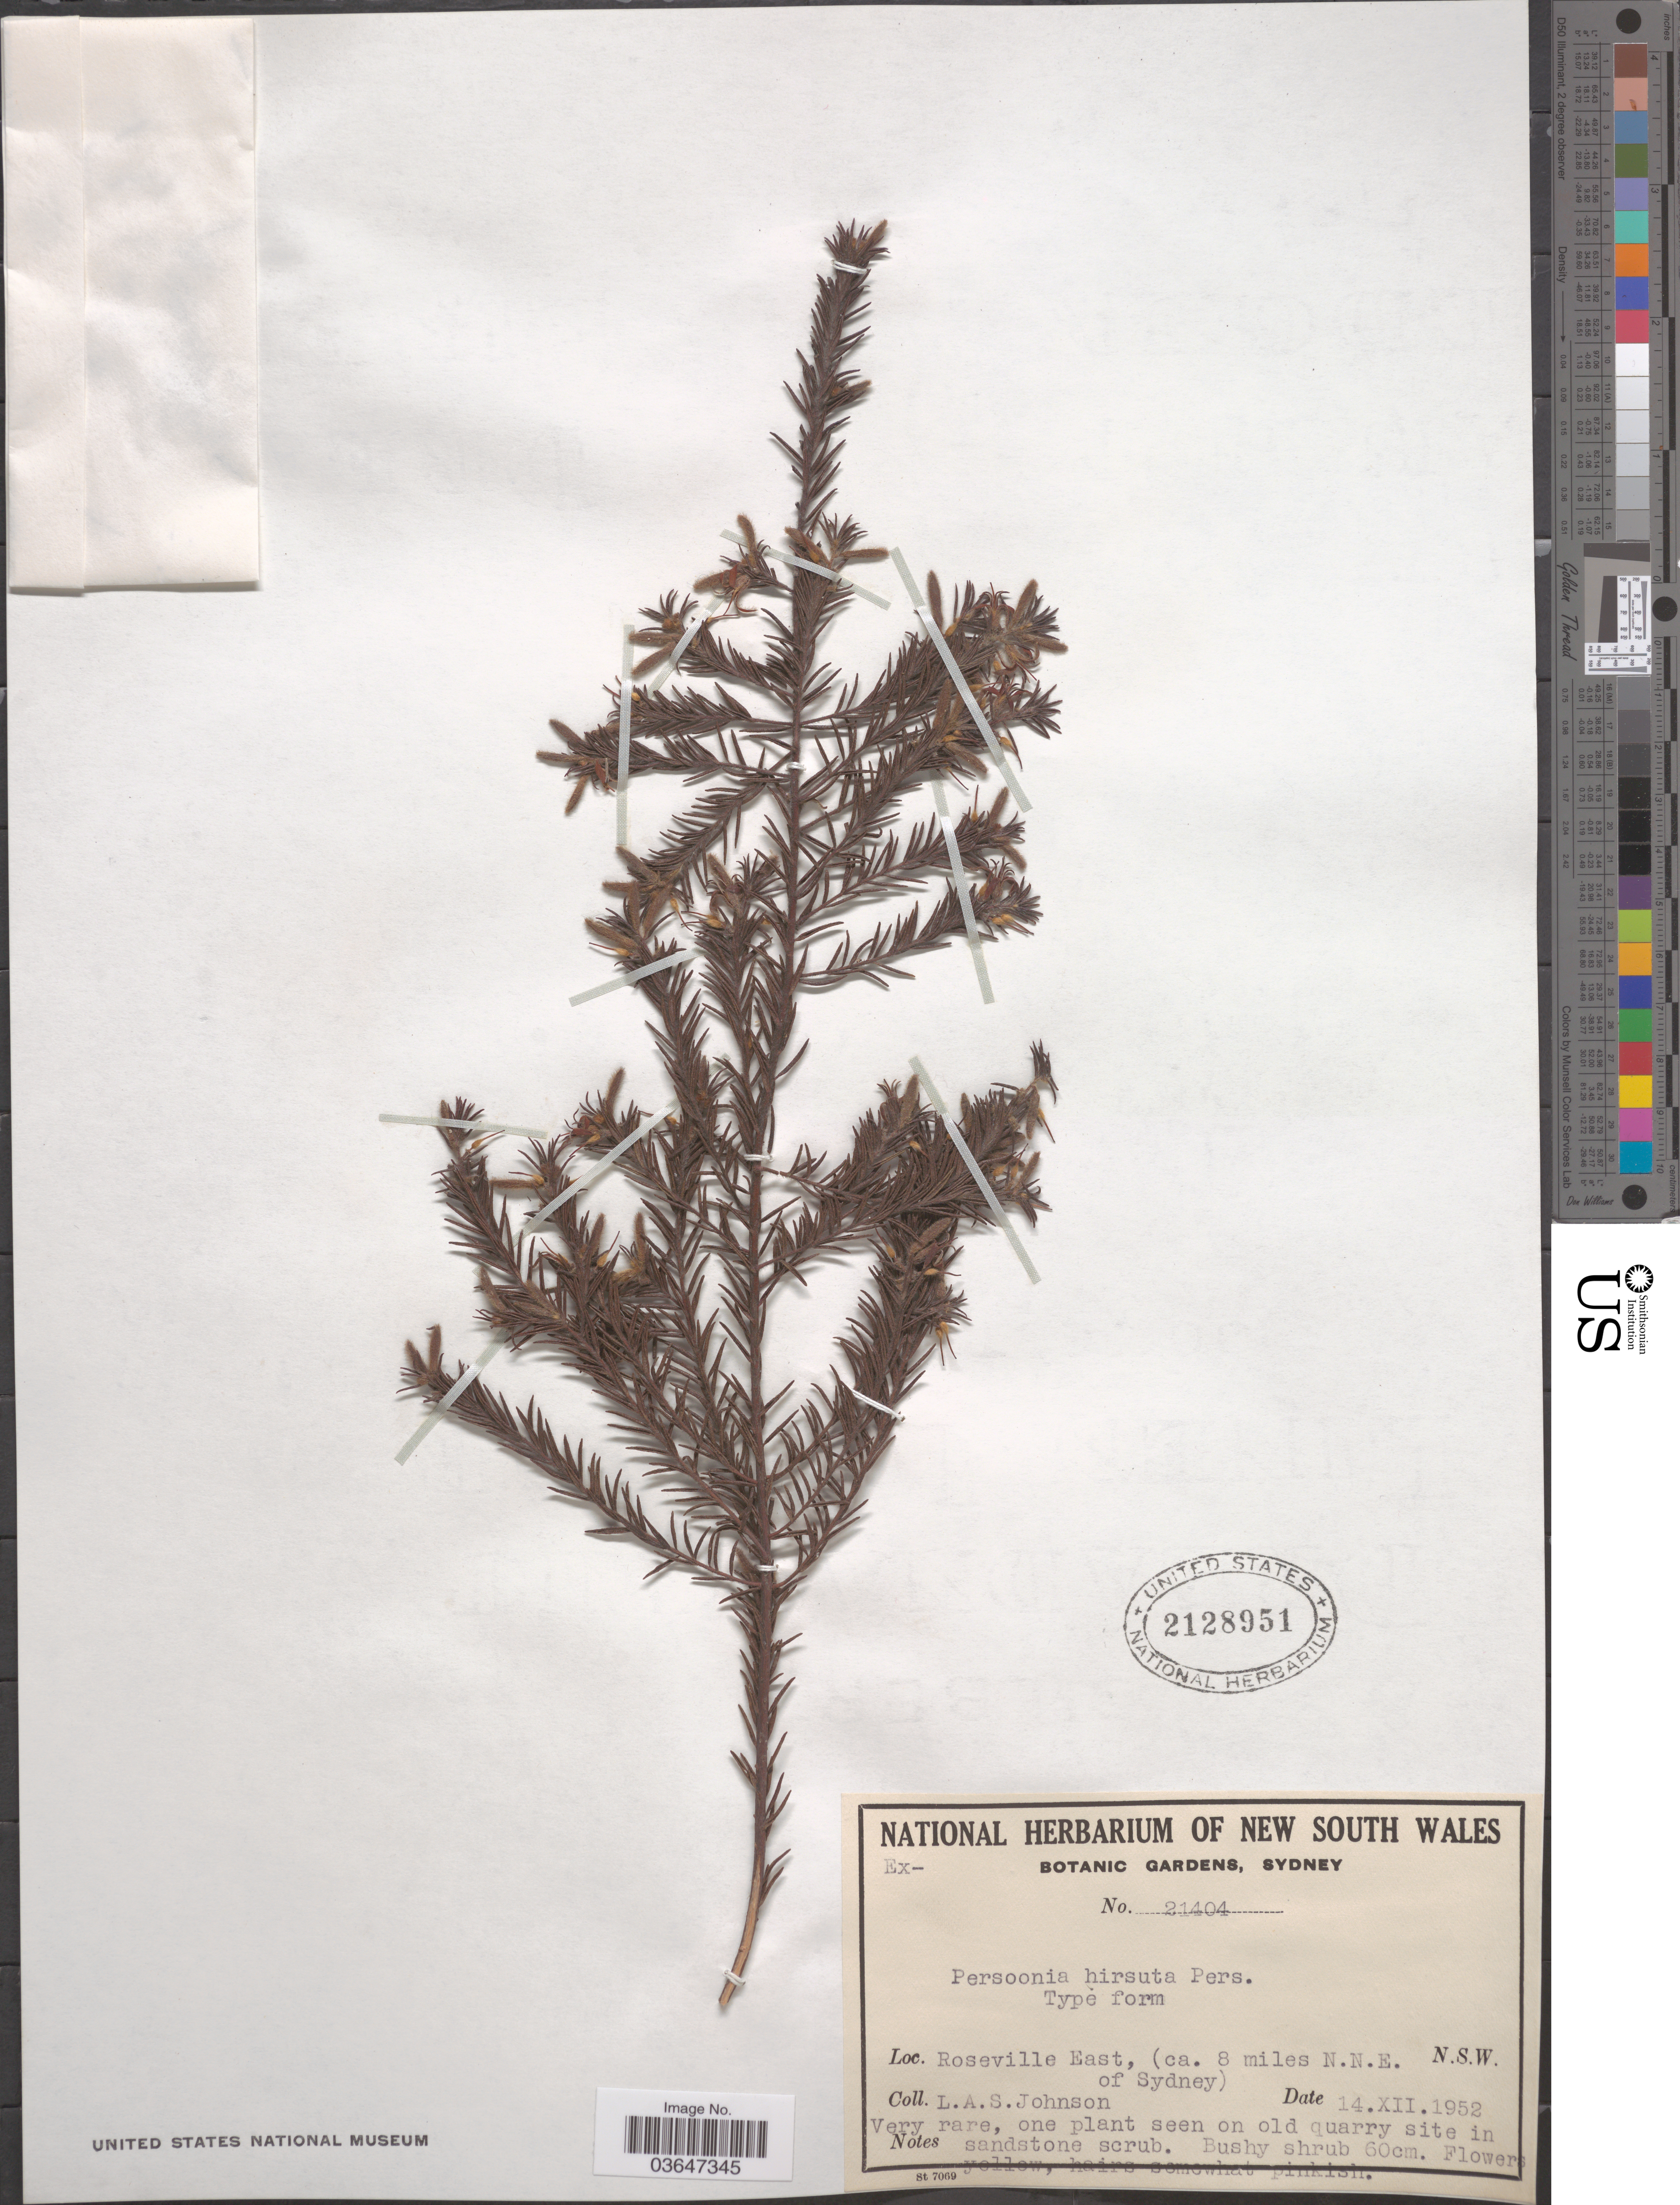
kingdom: Plantae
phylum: Tracheophyta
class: Magnoliopsida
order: Proteales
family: Proteaceae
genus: Persoonia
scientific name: Persoonia hirsuta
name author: Pers.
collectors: L. A. S. Johnson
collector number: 21404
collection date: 1952-12-14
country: Australia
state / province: New South Wales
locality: Roseville East, (ca. 8 miles N.N.E. of Sydney).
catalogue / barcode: US 2128951